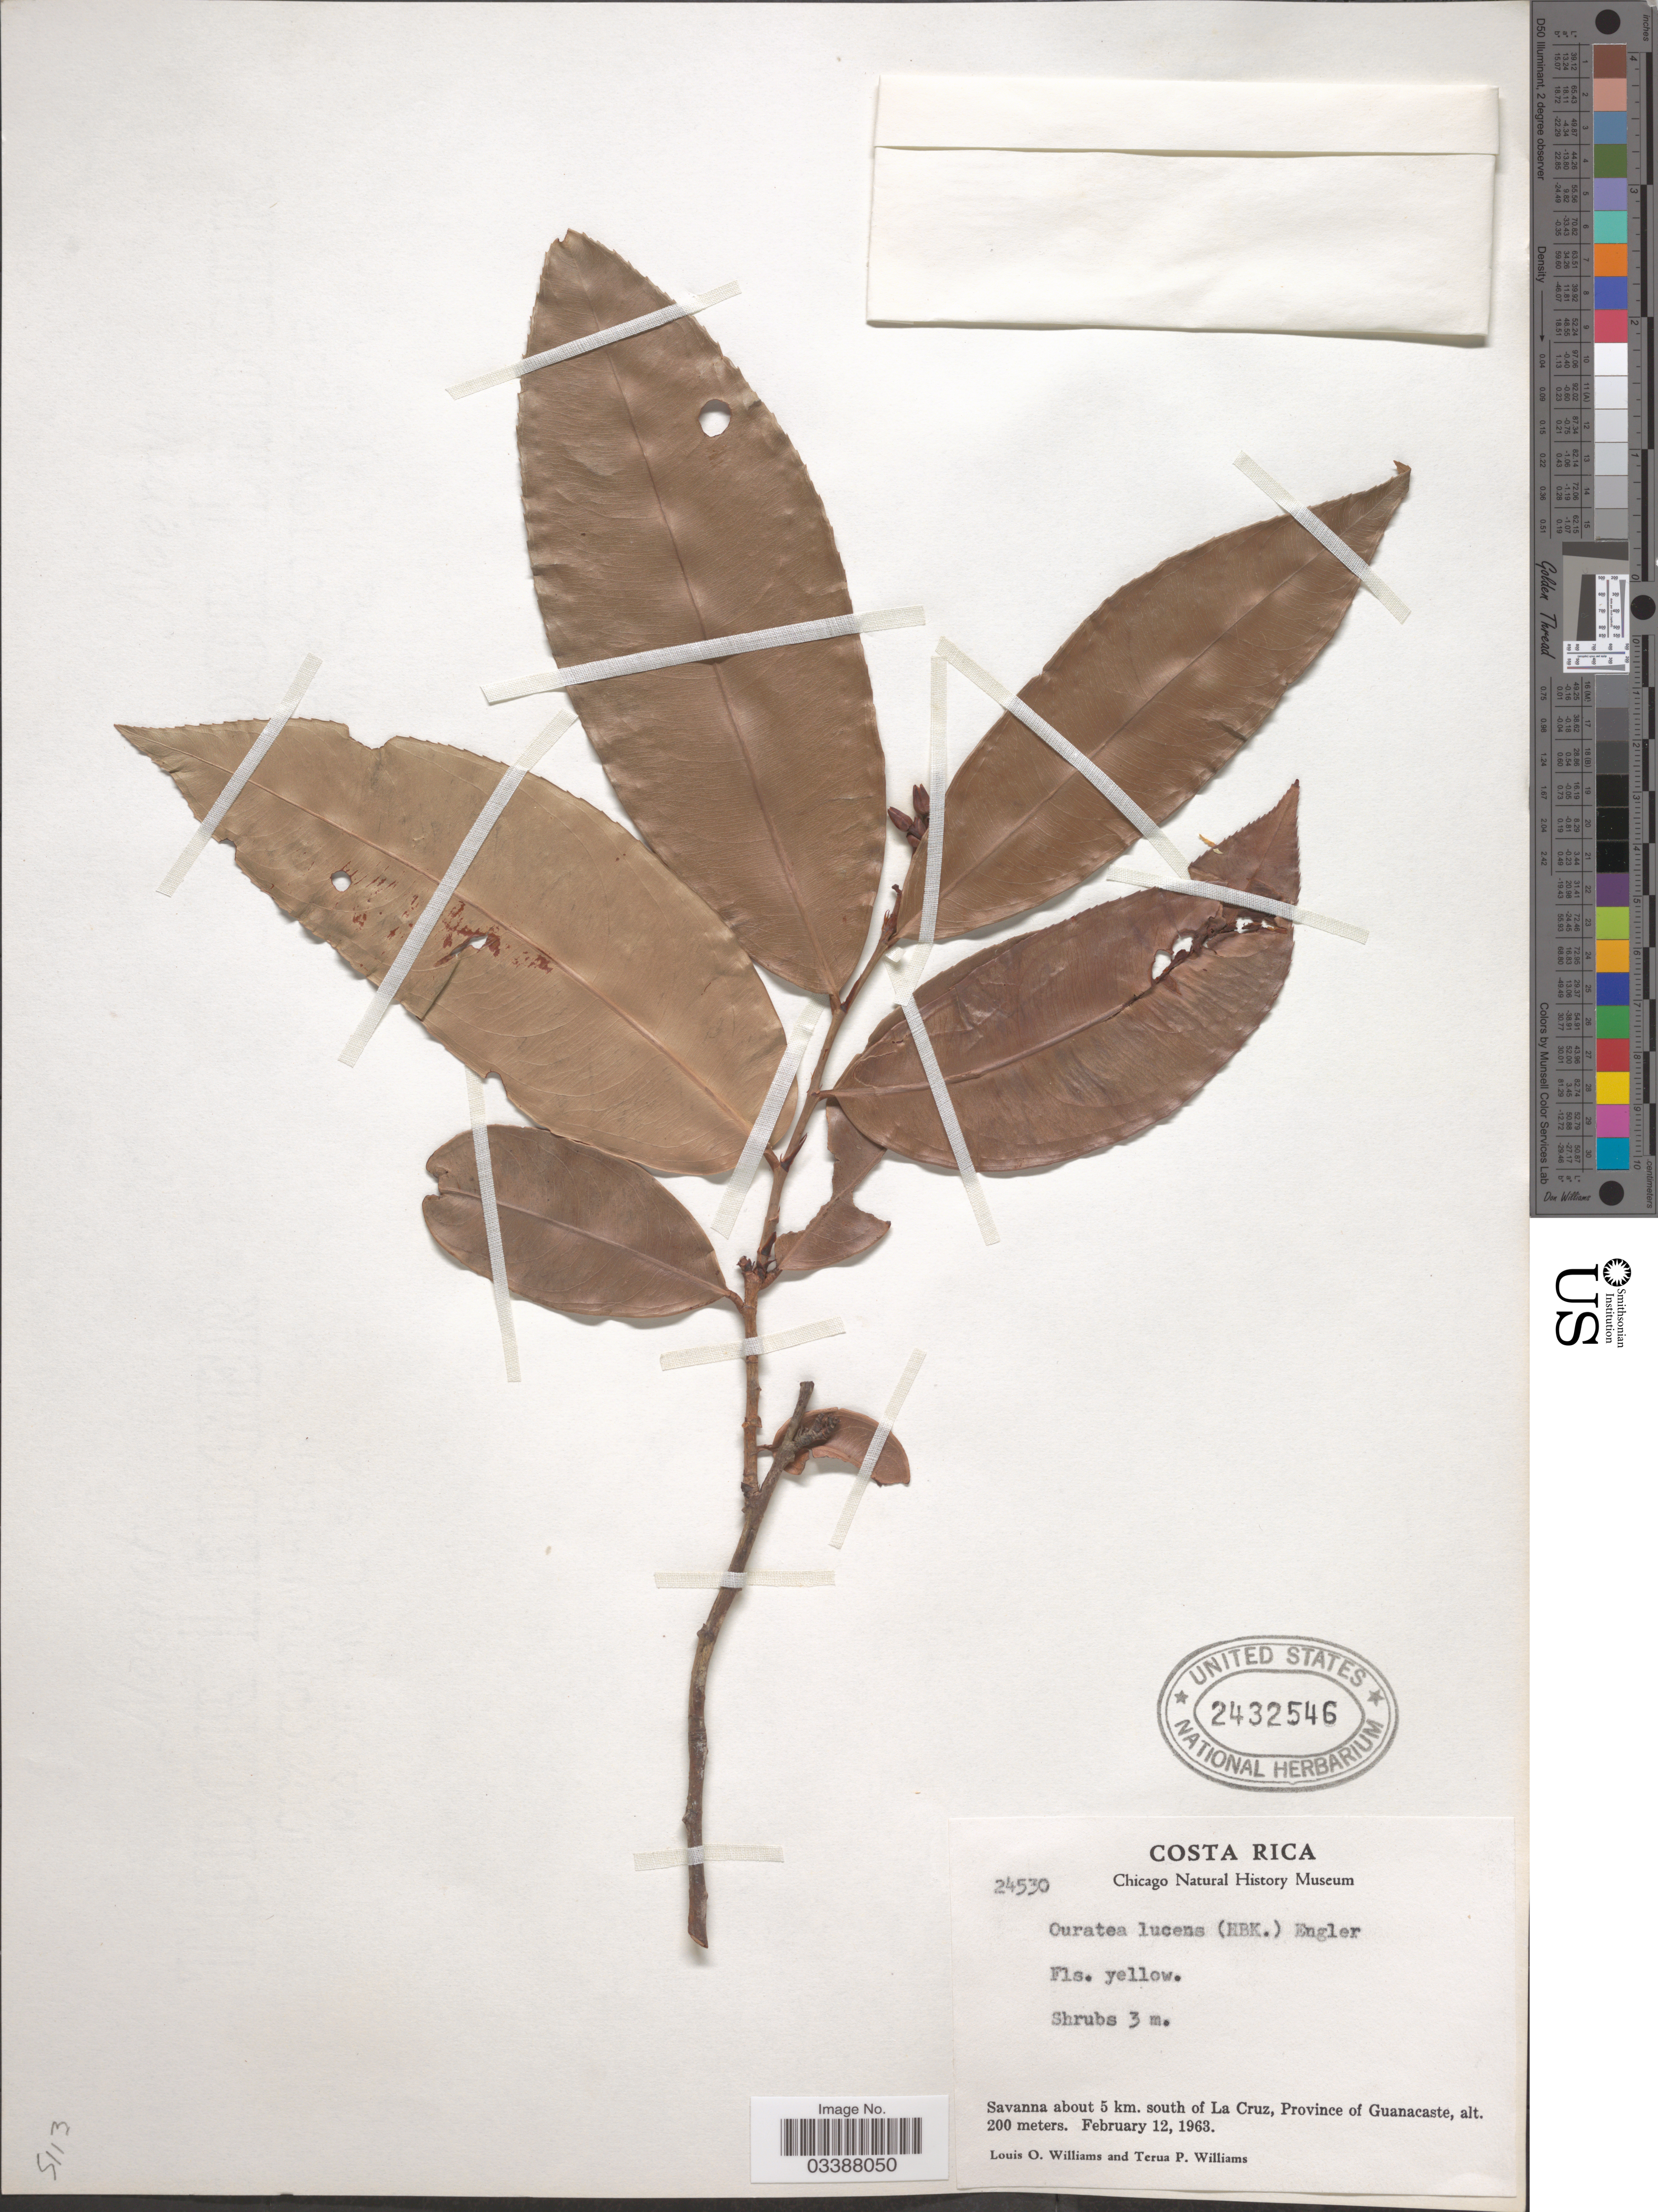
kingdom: Plantae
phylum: Tracheophyta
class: Magnoliopsida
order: Malpighiales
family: Ochnaceae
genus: Ouratea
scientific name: Ouratea lucens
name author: (Kunth) Engl.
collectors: L. O. Williams & T. Williams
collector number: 24530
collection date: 1963-02-12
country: Costa Rica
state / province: Guanacaste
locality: Savanna about 5 km. south of La Cruz.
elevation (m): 200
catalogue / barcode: US 2432546